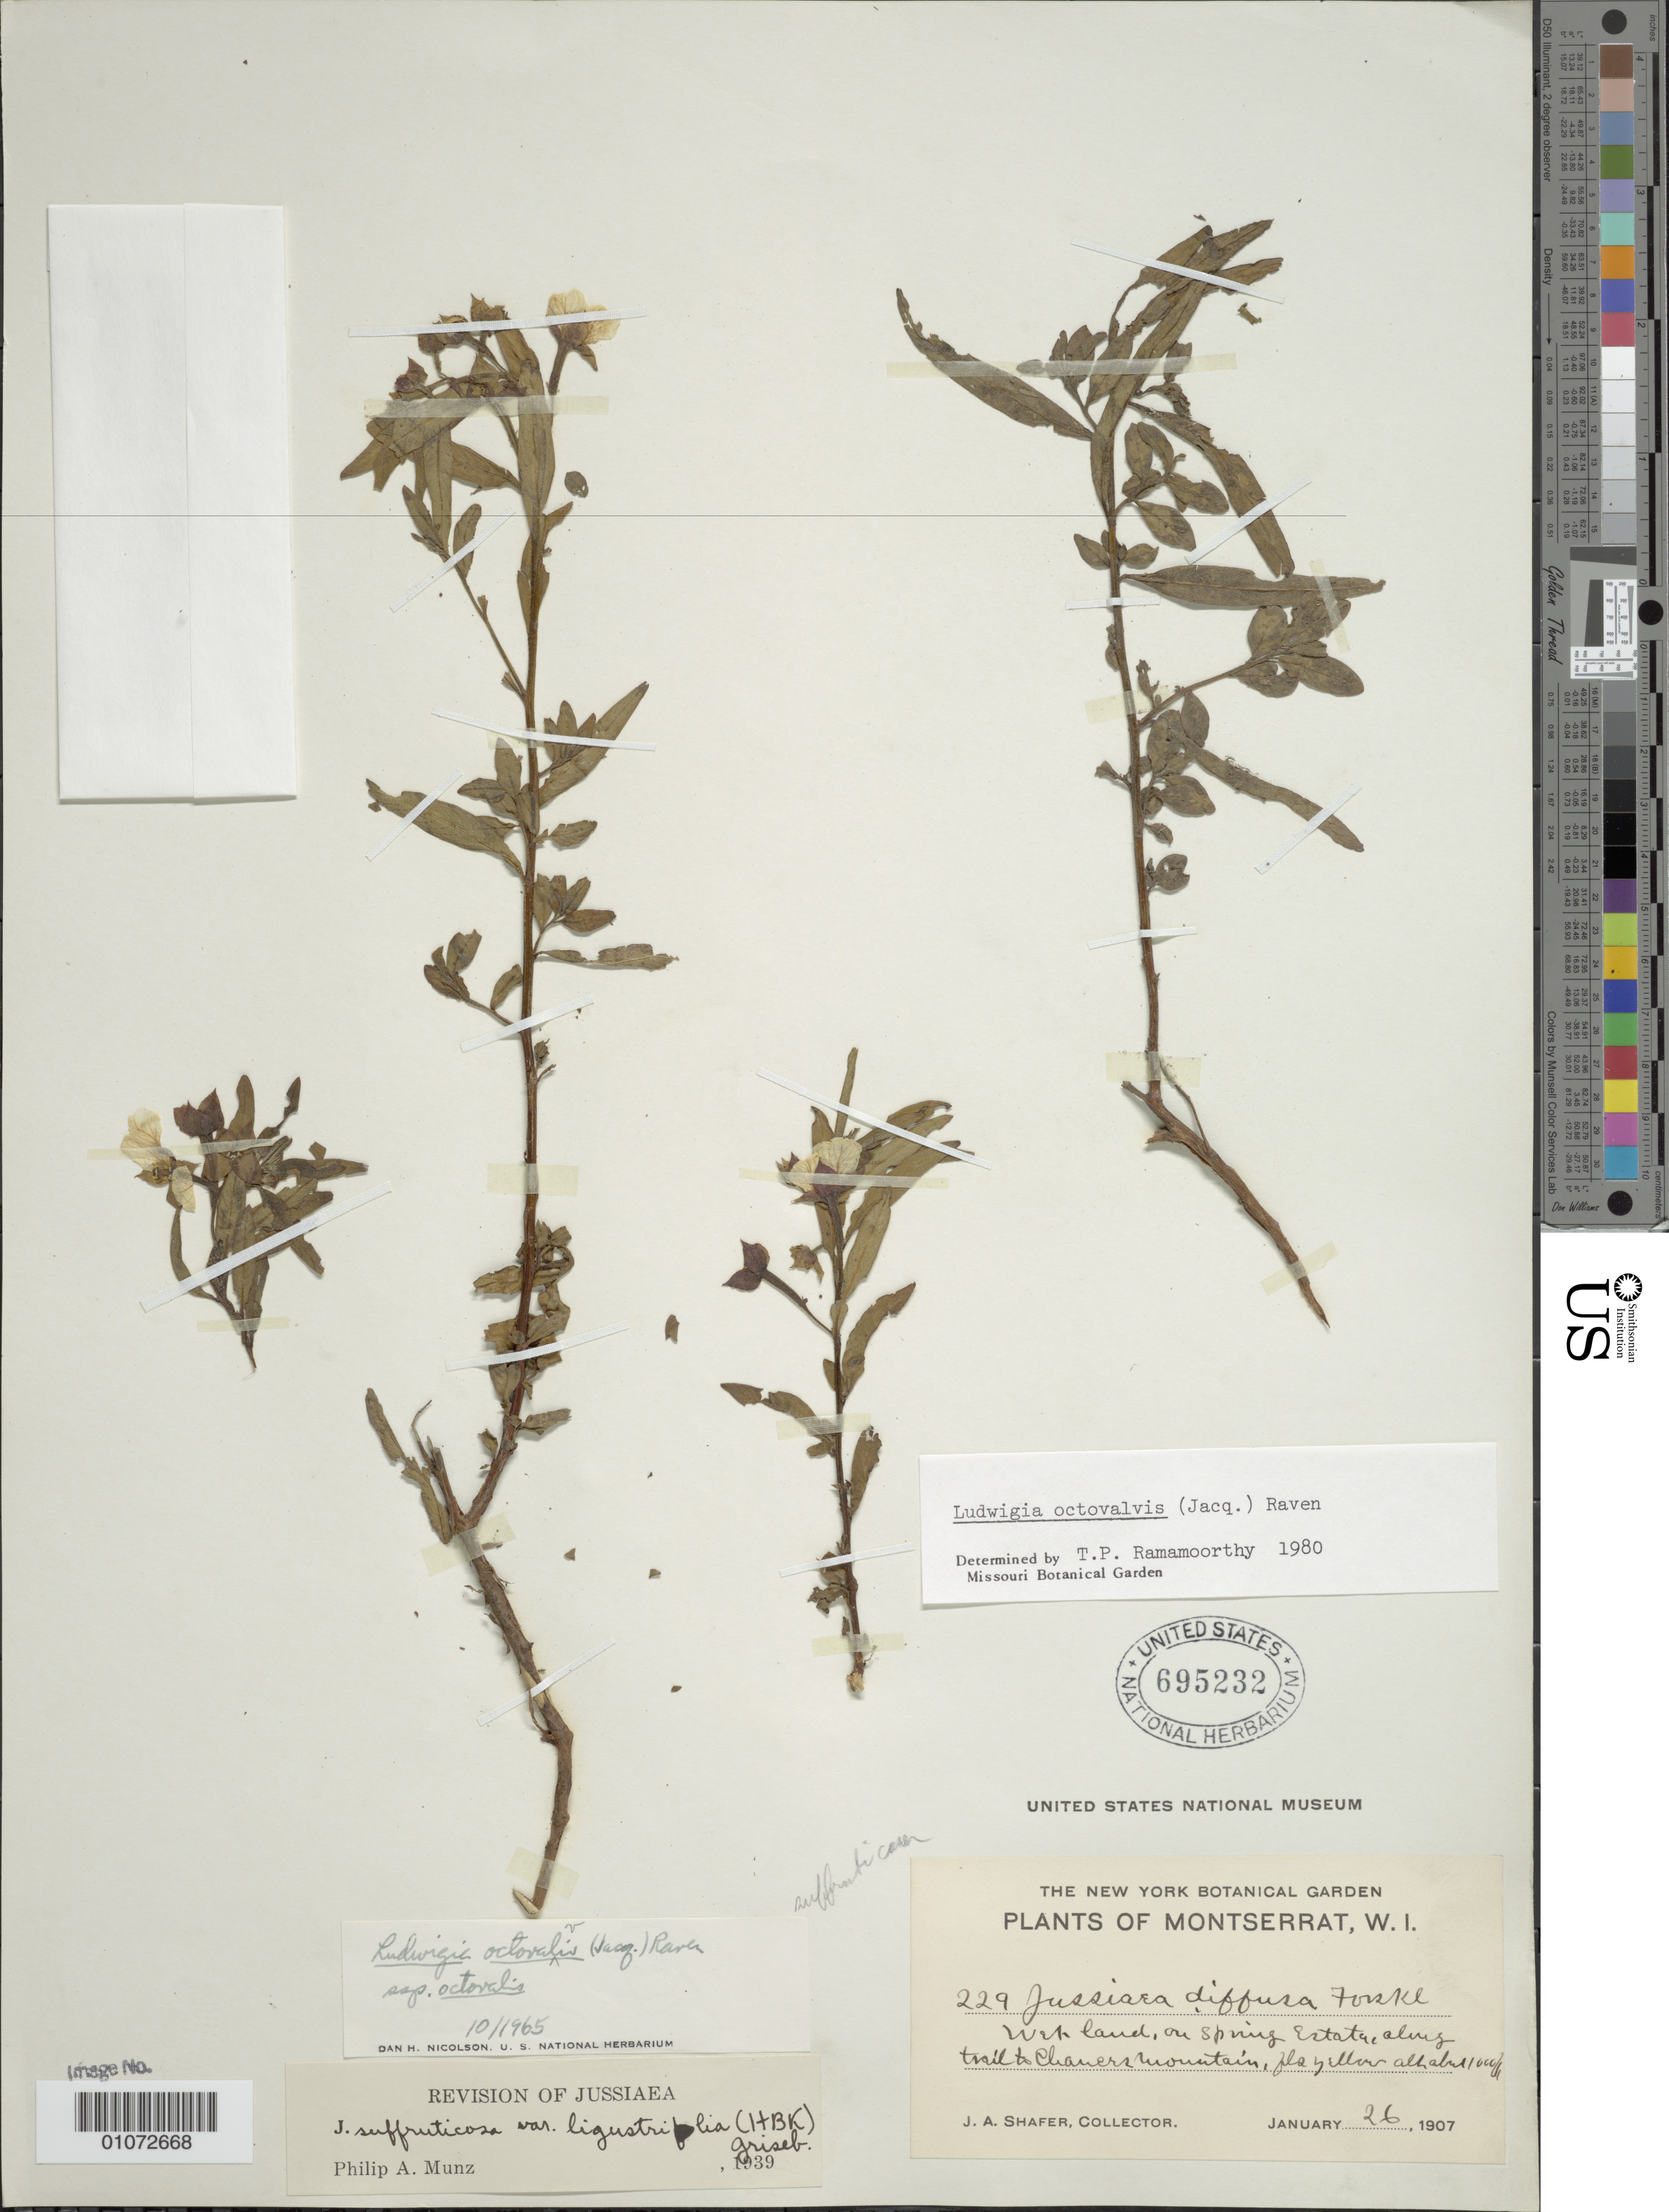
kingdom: Plantae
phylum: Tracheophyta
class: Magnoliopsida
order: Myrtales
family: Onagraceae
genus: Ludwigia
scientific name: Ludwigia octovalvis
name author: (Jacq.) P.H. Raven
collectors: J. A. Shafer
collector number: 229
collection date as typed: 26 Jan 1907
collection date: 1907-01-26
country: Montserrat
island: Montserrat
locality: Wet land on Spring Estate, along trail to Chauers Mountain.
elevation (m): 305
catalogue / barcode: US 695232